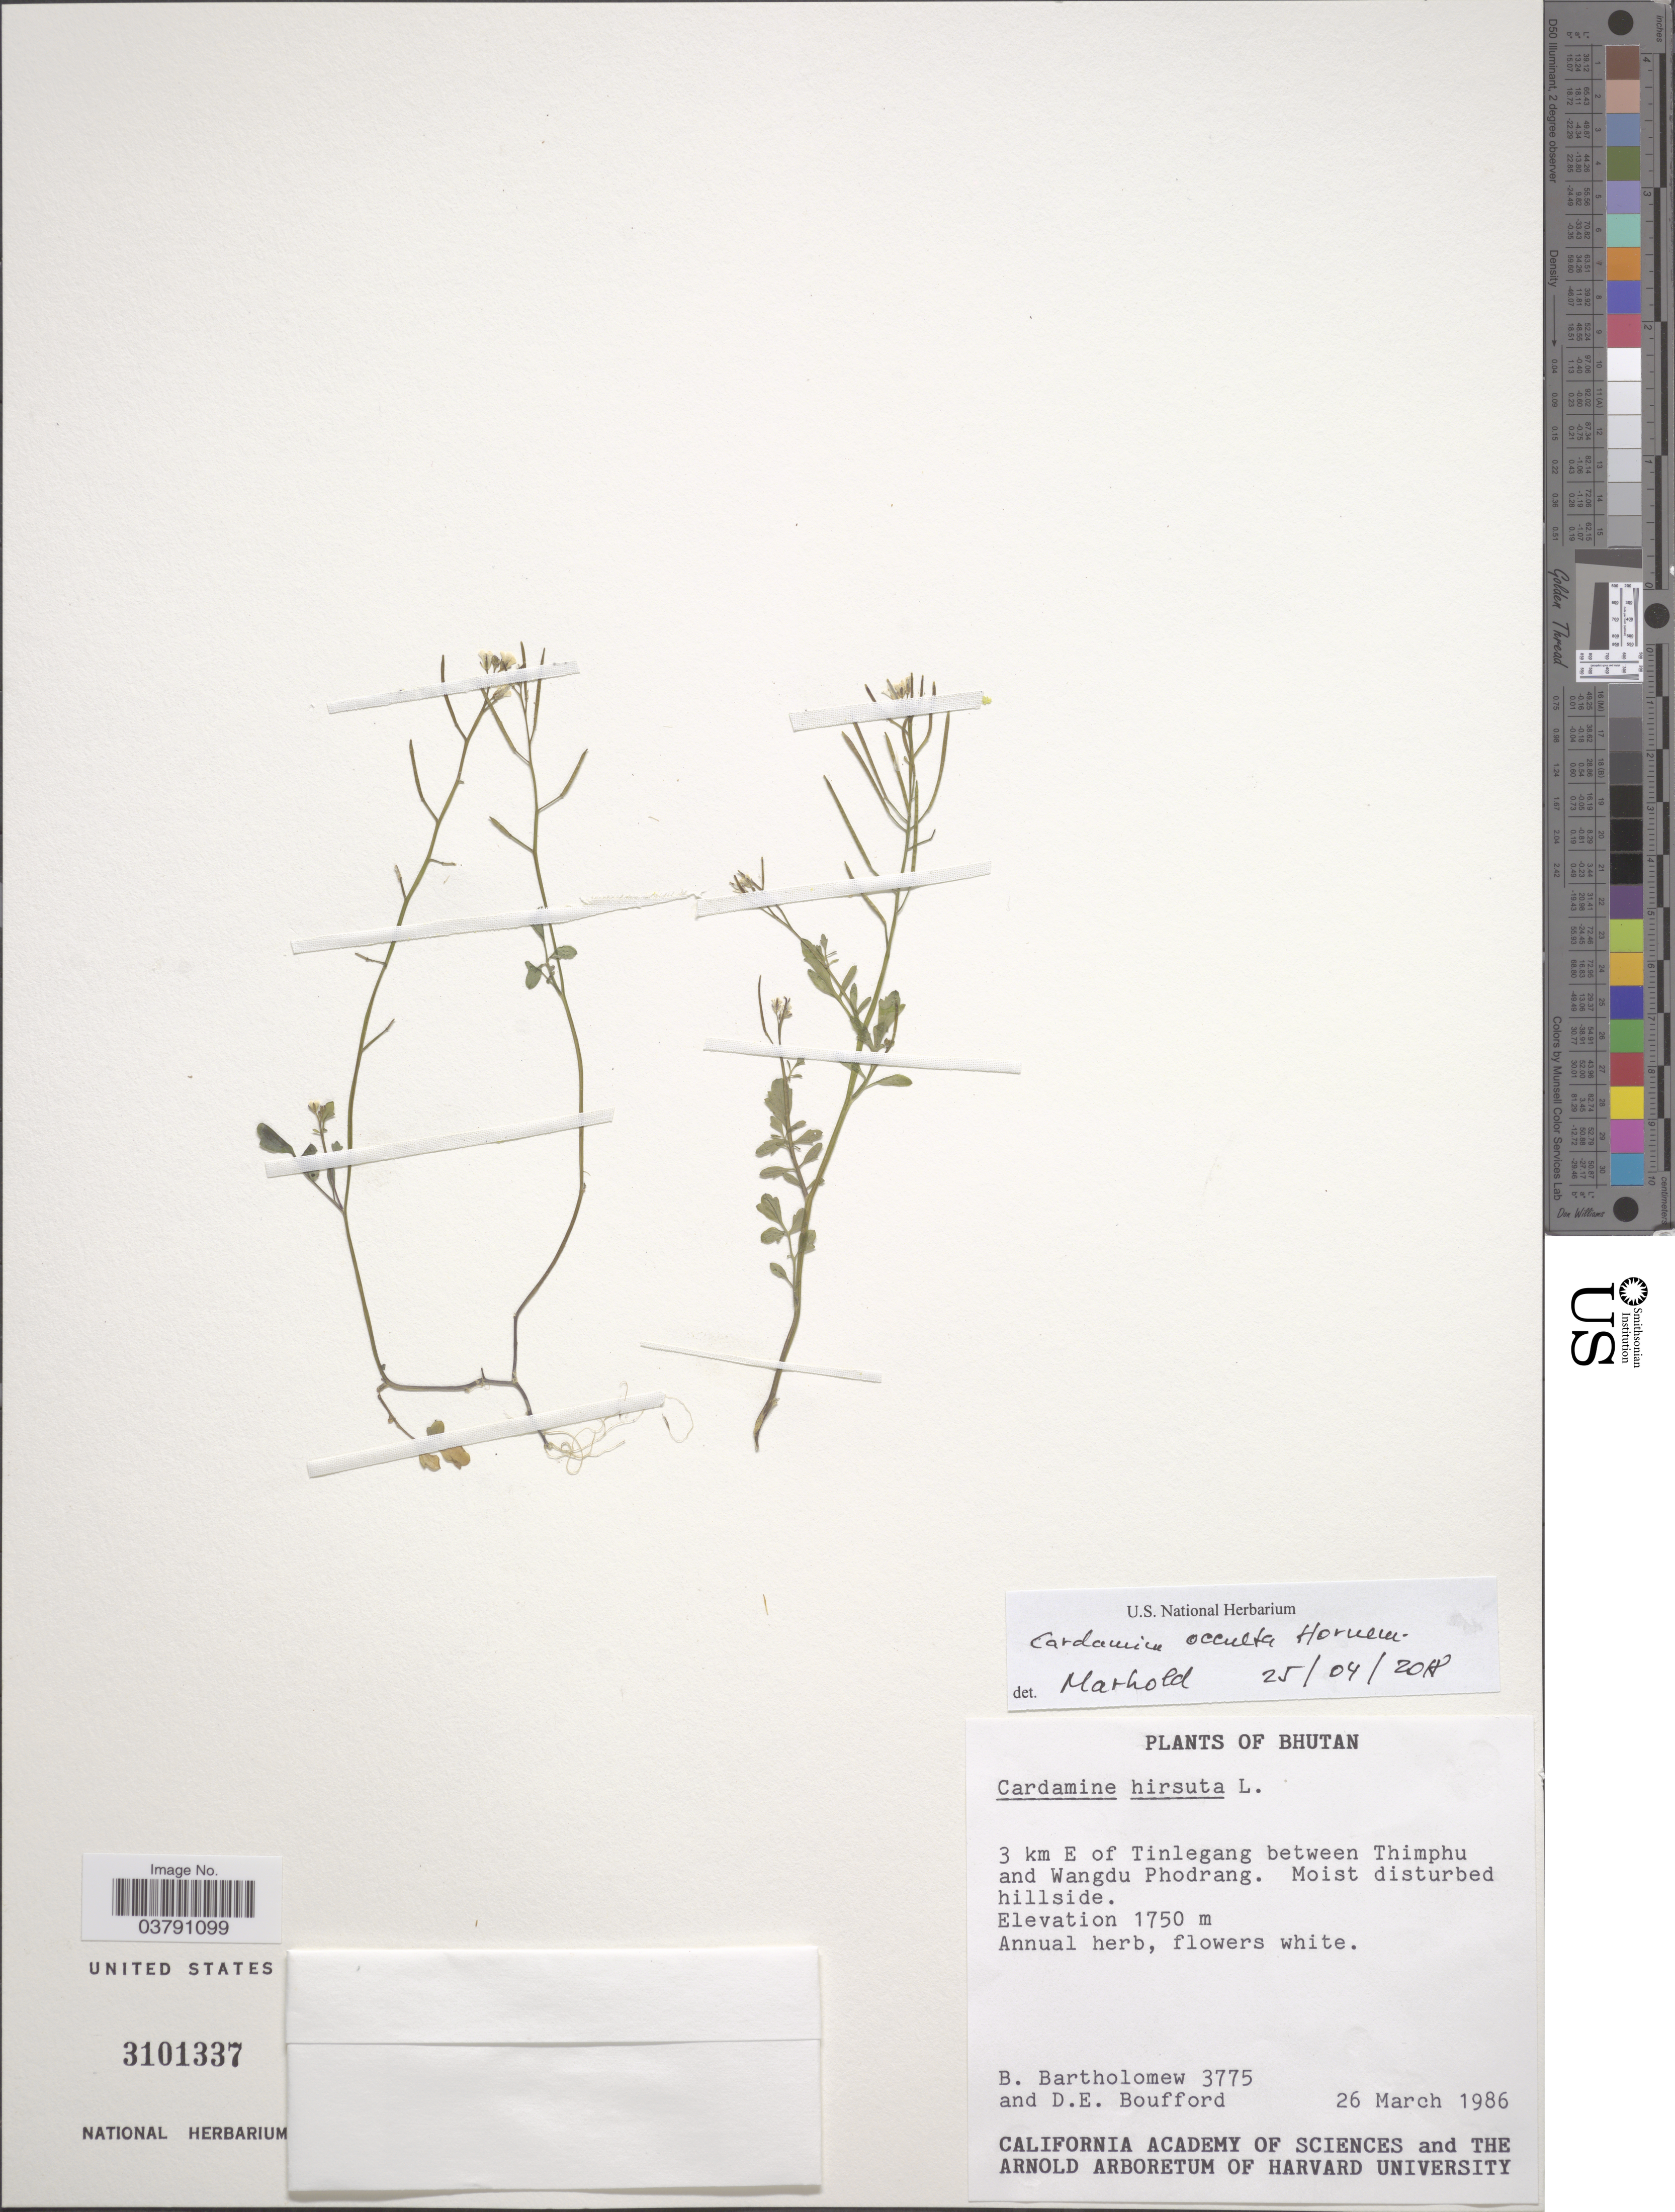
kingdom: Plantae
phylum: Tracheophyta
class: Magnoliopsida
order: Brassicales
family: Brassicaceae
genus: Cardamine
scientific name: Cardamine occulta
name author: Hornem.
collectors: B. Bartholomew & D. E. Boufford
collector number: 3775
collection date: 1986-03-26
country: Bhutan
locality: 3 km E of Tinlegang between Thimphu and Wangdu Phodrang.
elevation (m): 1750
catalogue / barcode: US 3101337